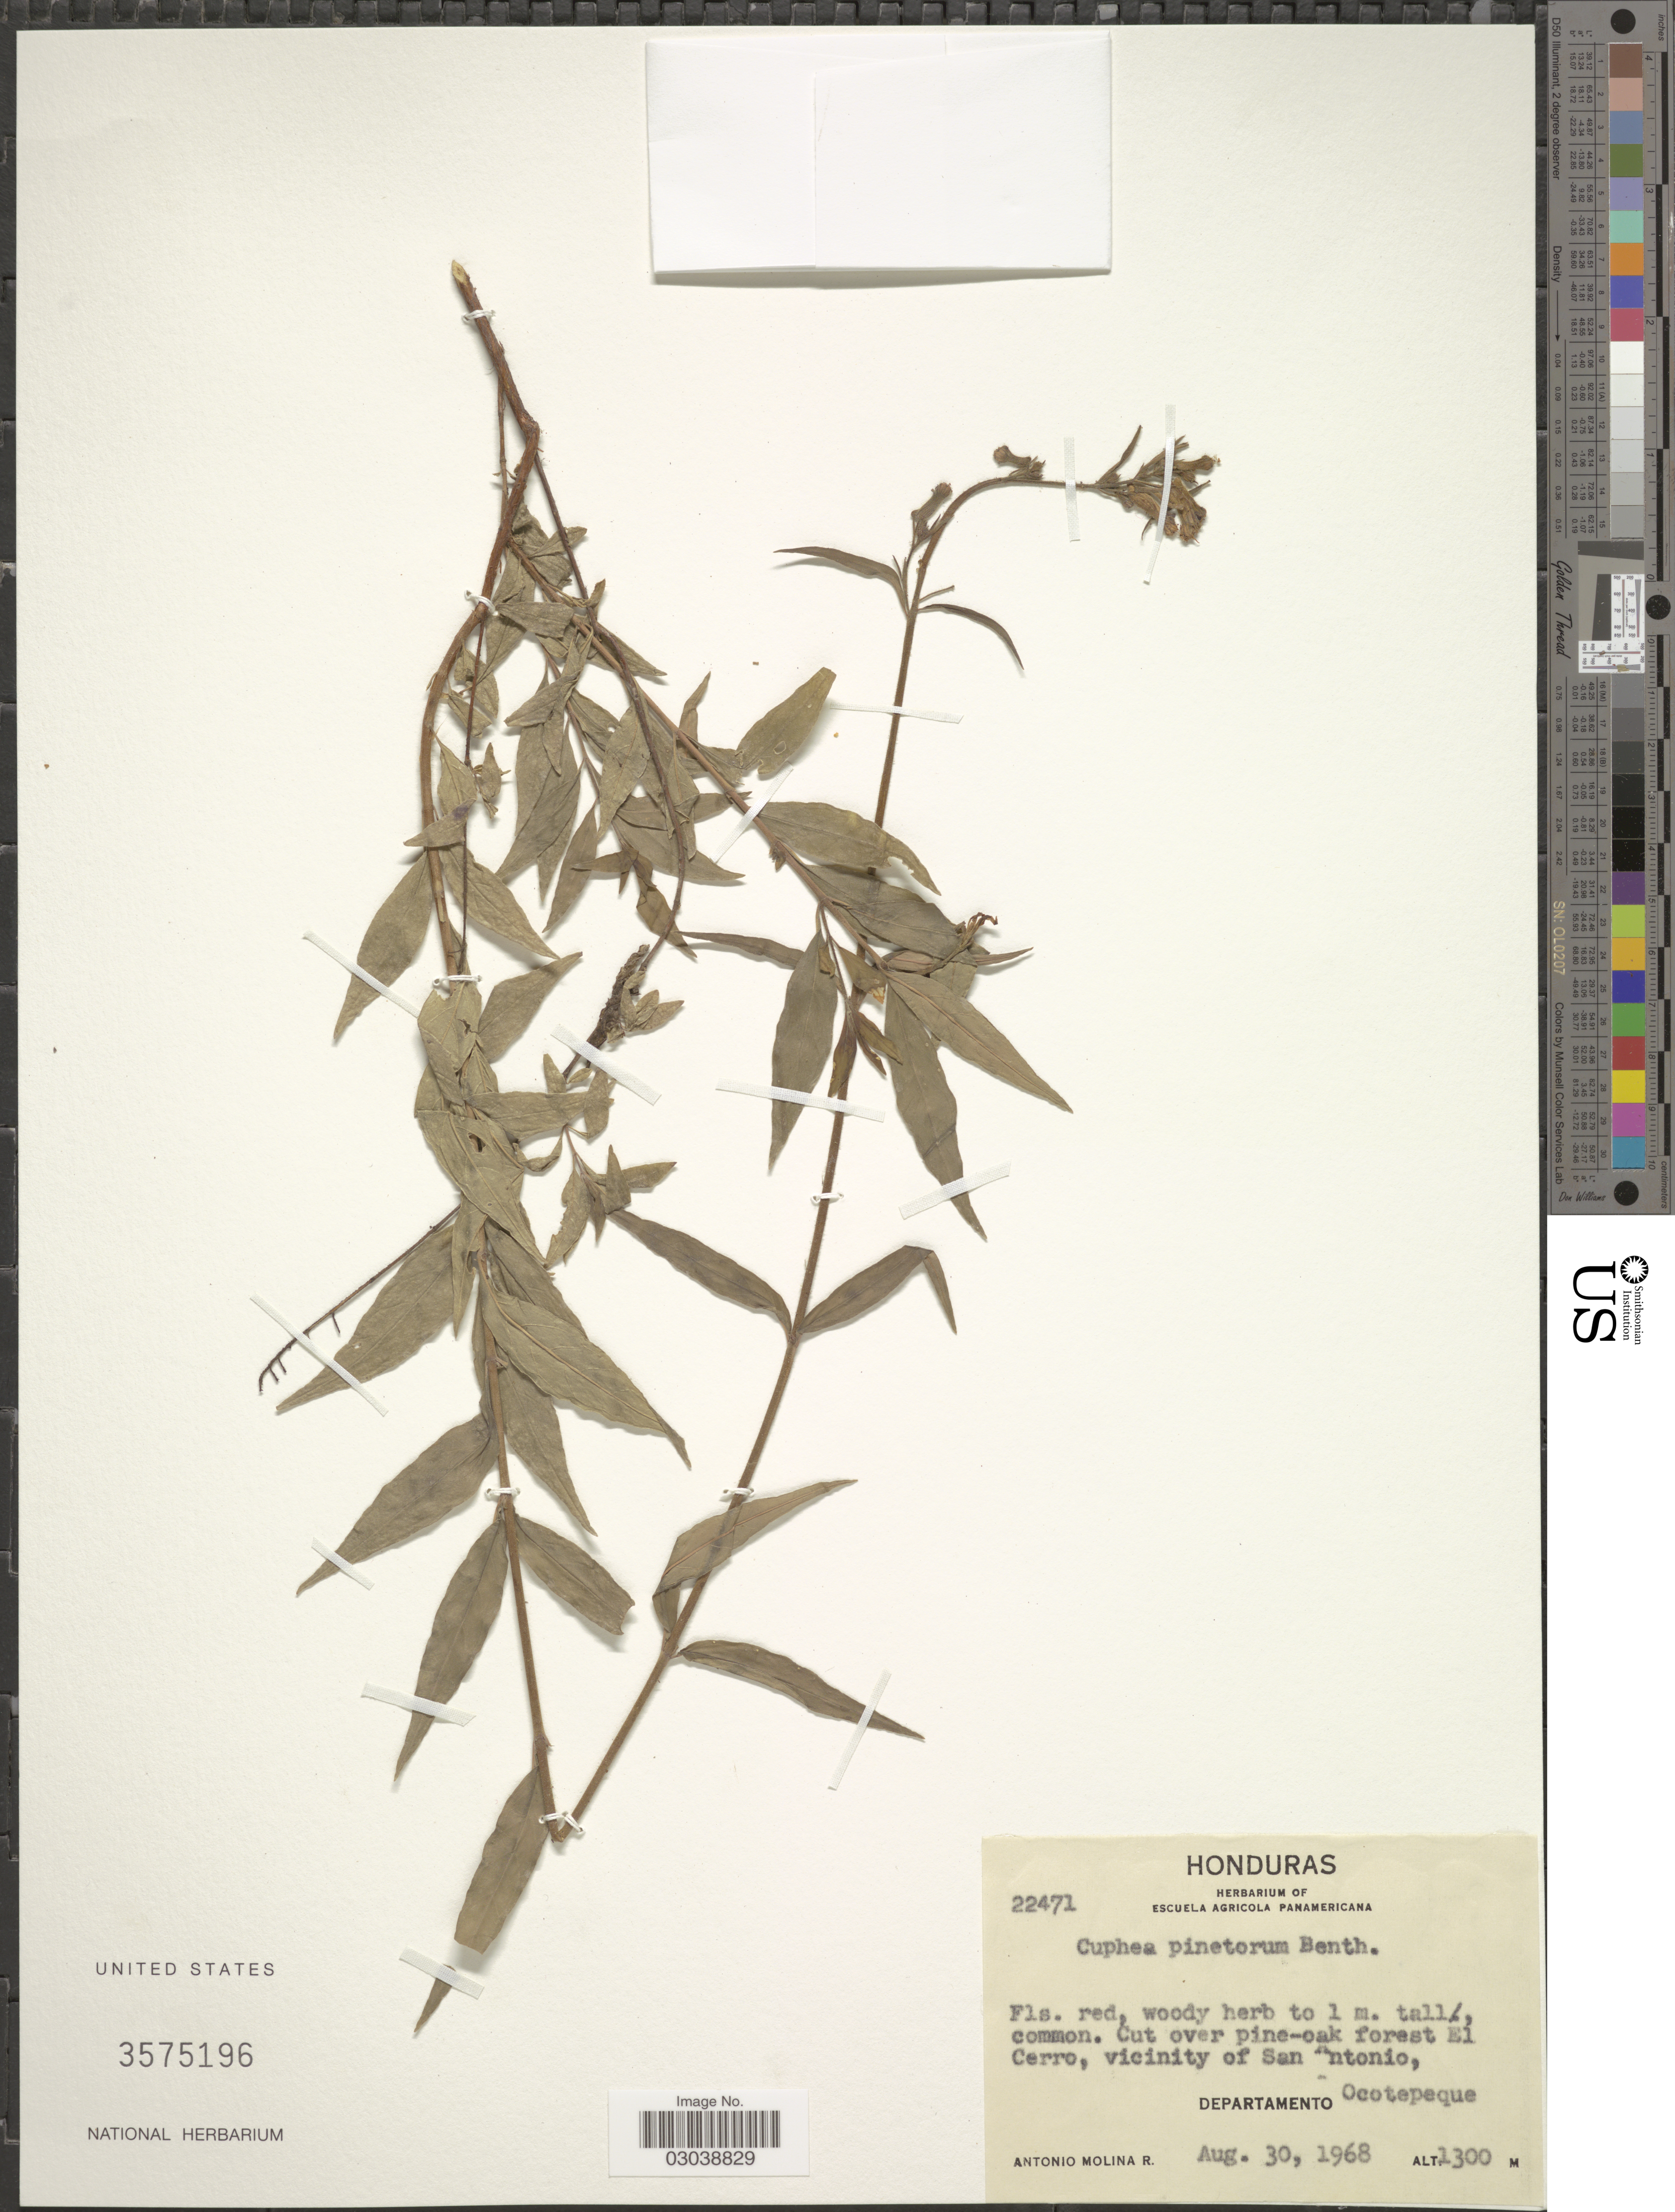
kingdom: Plantae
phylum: Tracheophyta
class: Magnoliopsida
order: Myrtales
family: Lythraceae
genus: Cuphea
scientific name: Cuphea pinetorum Benth.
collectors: A. Molina R.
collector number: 22471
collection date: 1968-08-30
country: Honduras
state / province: Ocotepeque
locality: Cut over pine-oak forest El Cerro, vicinity of San Antonio, Departamento Ocotepeque.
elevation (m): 1300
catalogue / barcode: US 3575193